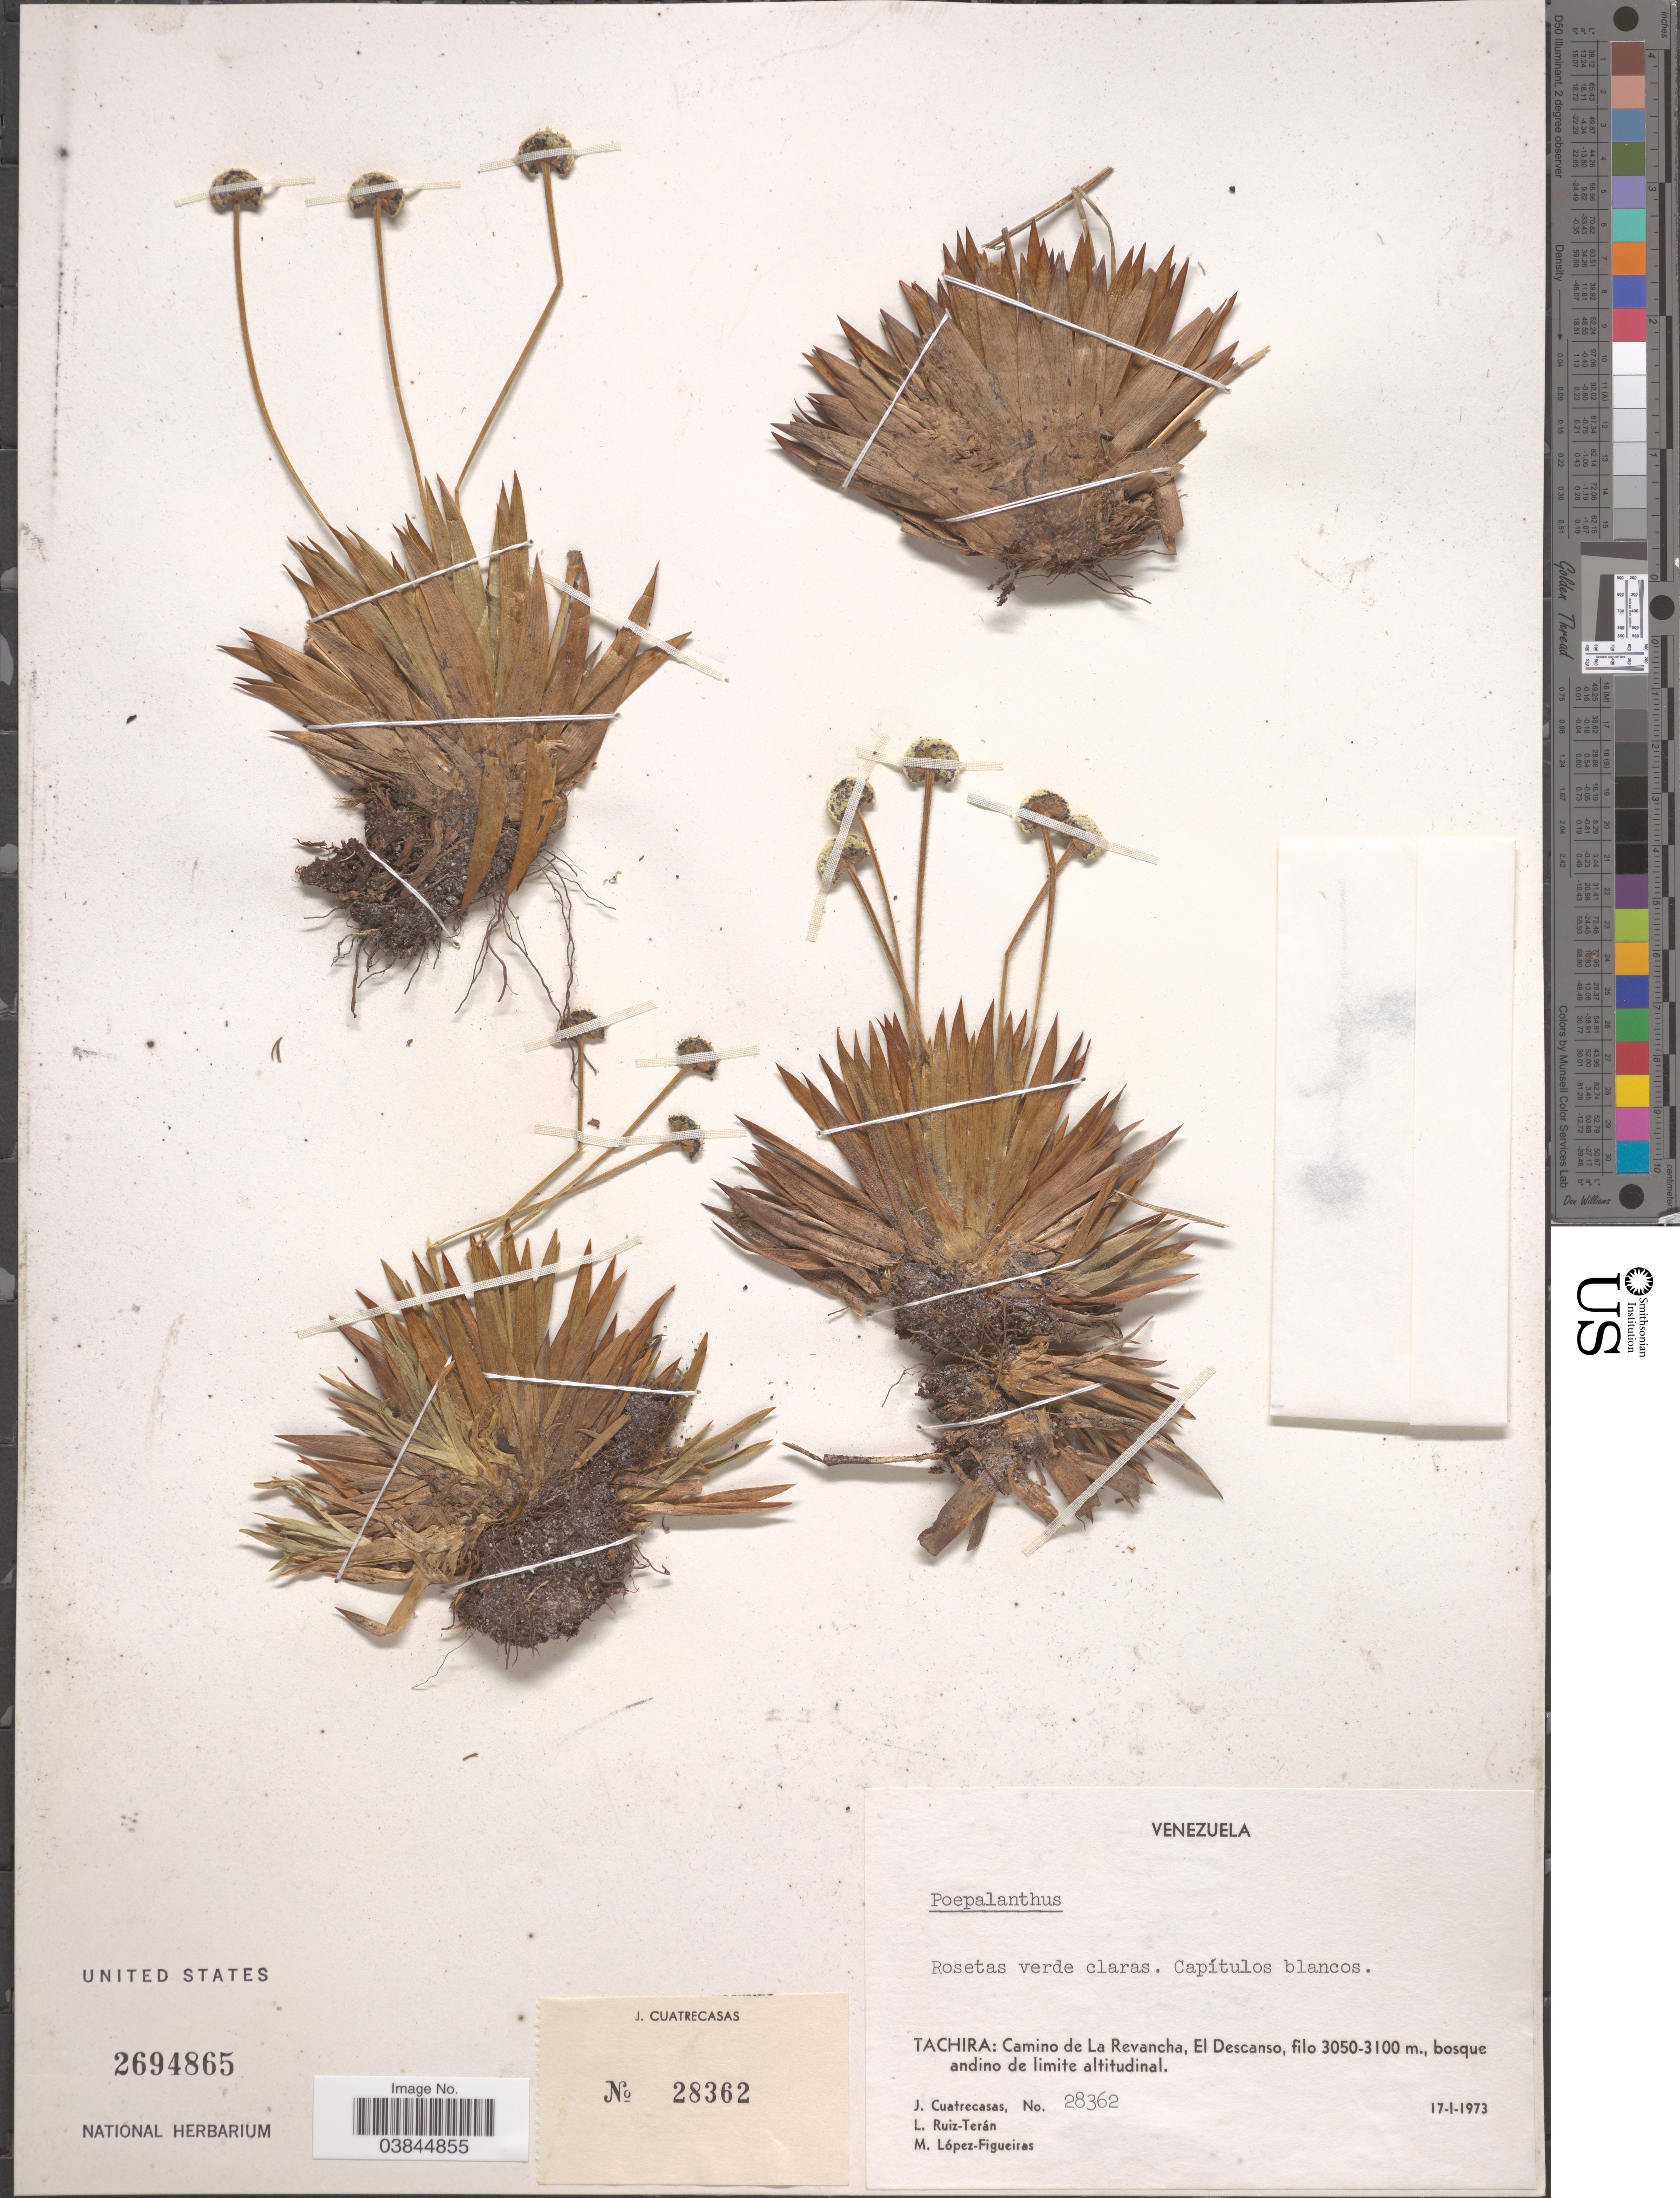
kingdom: Plantae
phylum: Tracheophyta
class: Liliopsida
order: Poales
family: Eriocaulaceae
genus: Paepalanthus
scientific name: Paepalanthus meridensis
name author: Klotzsch ex Körn.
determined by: Sauthier, Laura Jeanne, (SPF), Universidade de Sao Paulo (BRAZIL)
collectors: J. Cuatrecasas, L. E. Ruíz-Terán & M. López Figueiras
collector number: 28362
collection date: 1973-01-17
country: Venezuela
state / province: Tachira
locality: Camino de La Revancha, El Descanso.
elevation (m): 3050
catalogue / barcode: US 2694865